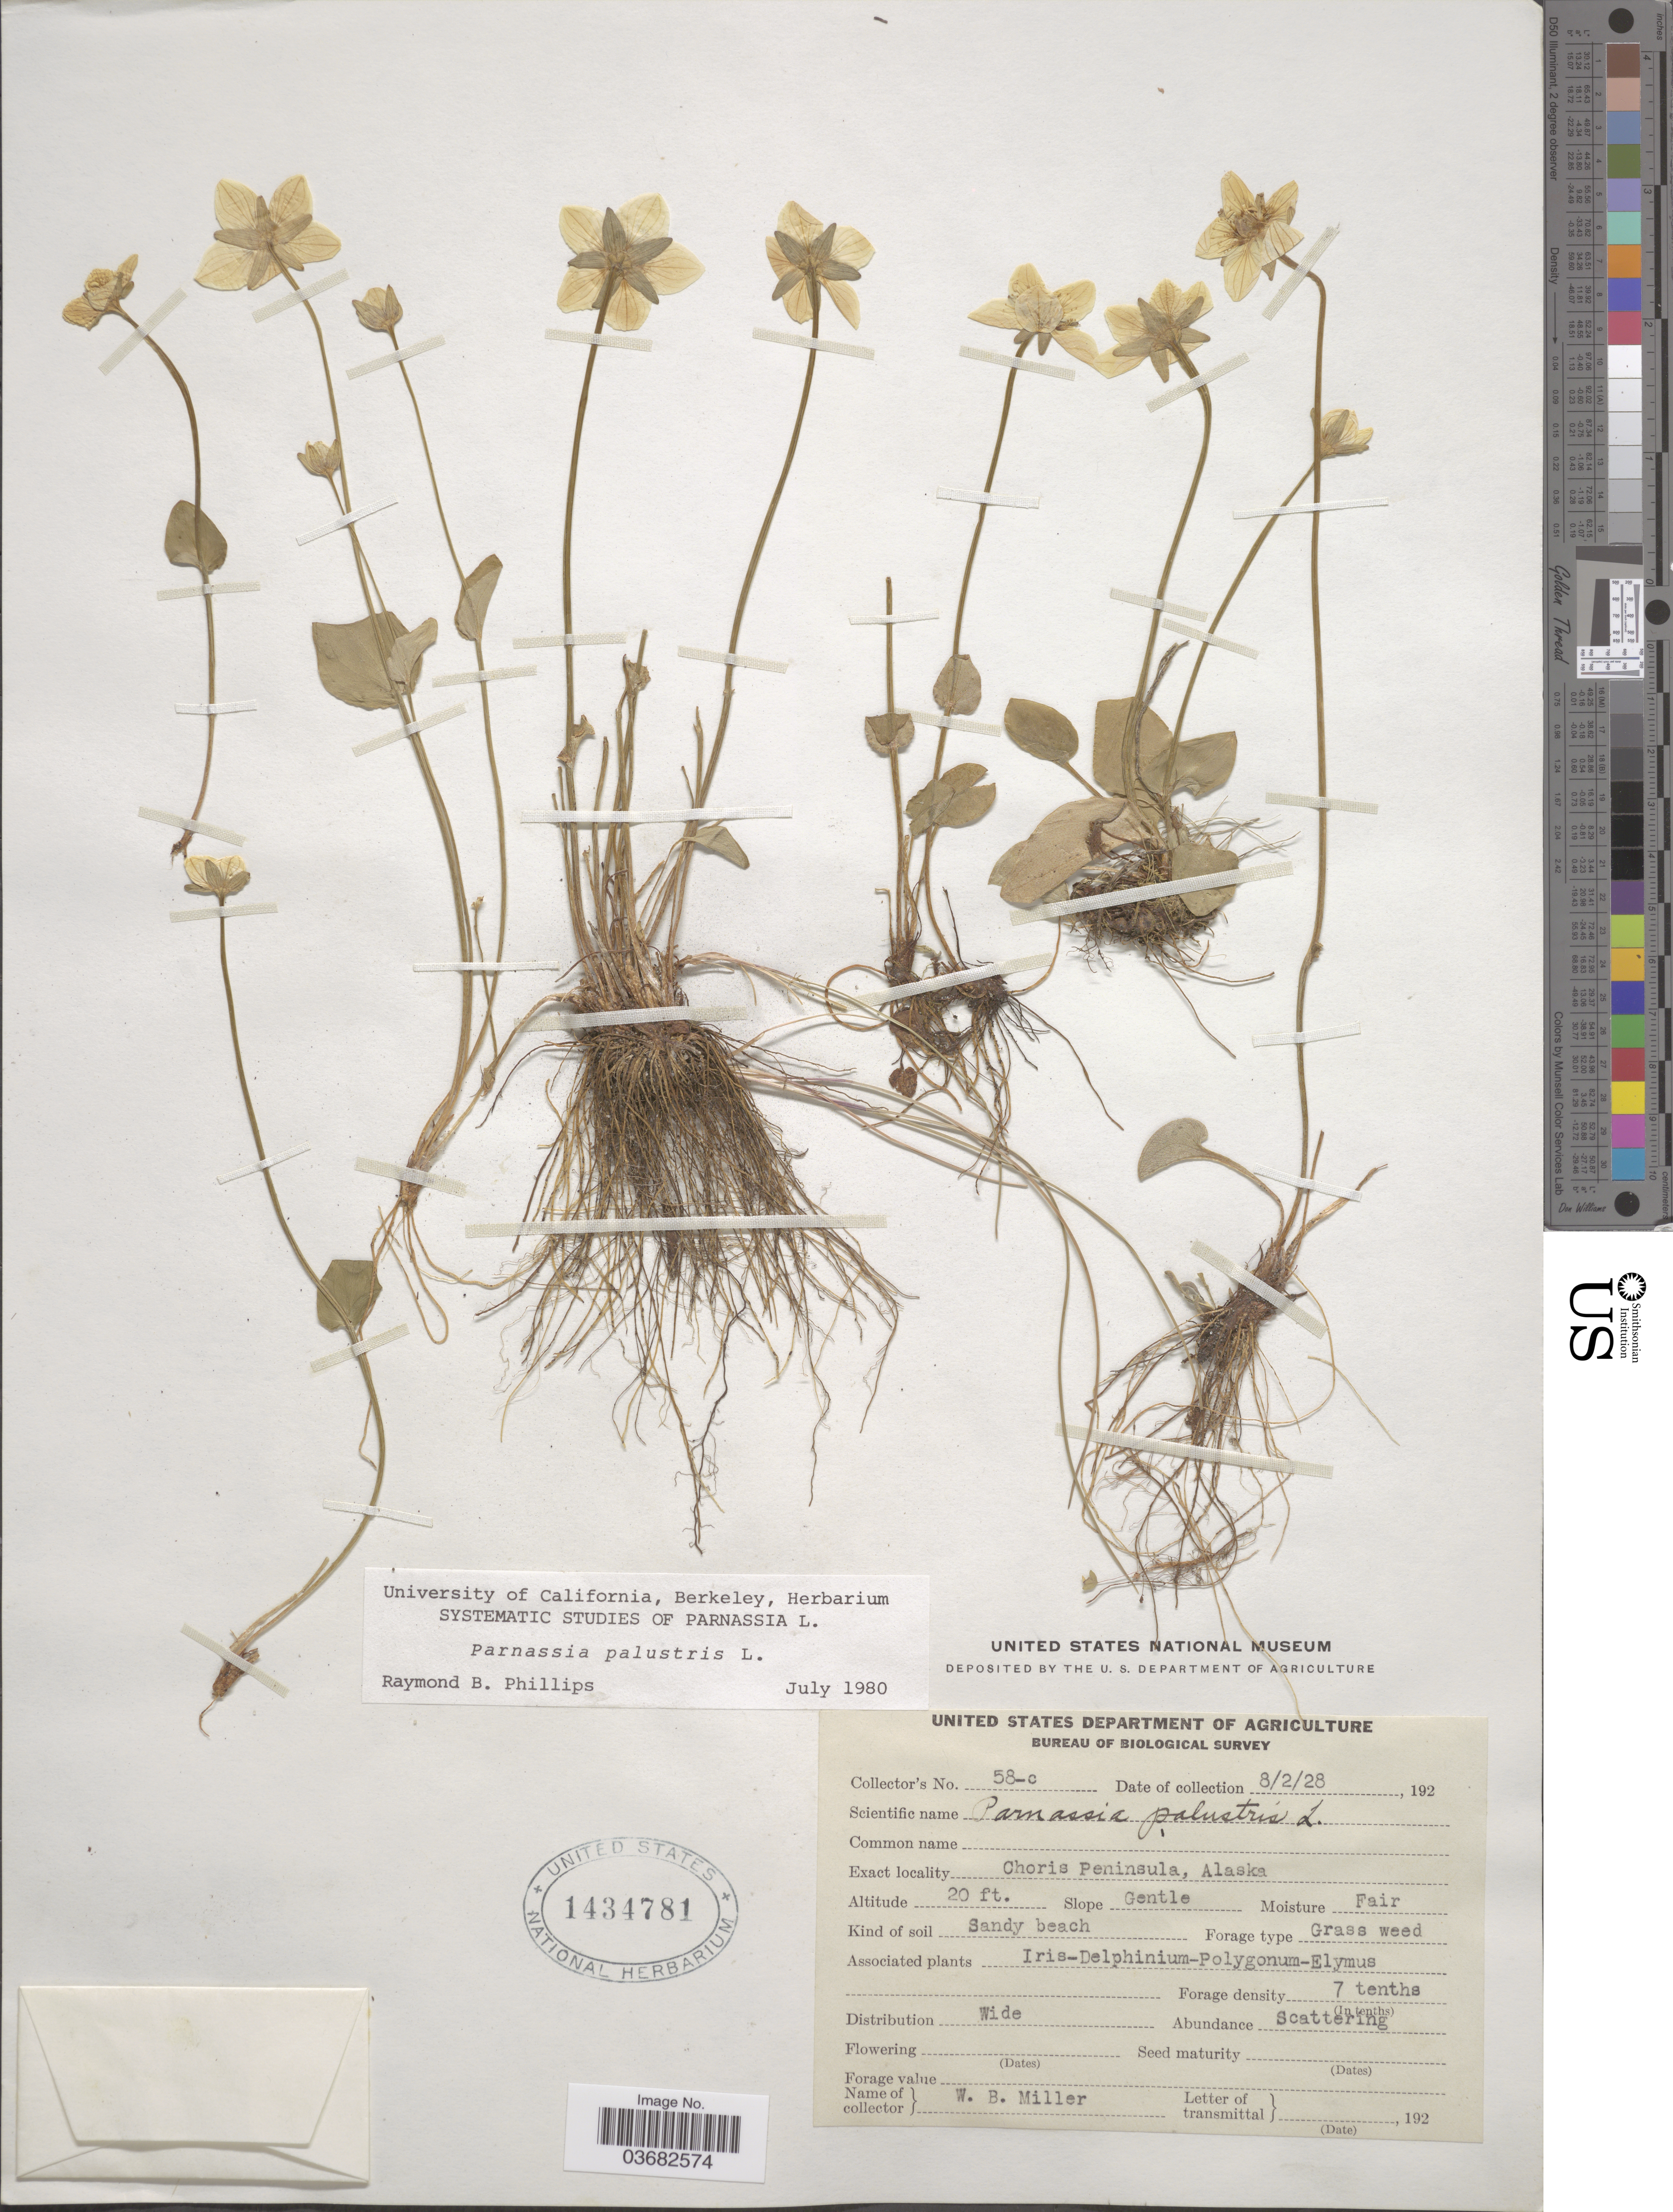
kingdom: Plantae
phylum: Tracheophyta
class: Magnoliopsida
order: Celastrales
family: Parnassiaceae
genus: Parnassia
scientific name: Parnassia palustris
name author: L.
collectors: W. Miller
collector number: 58-c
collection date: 1928-08-02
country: United States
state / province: Alaska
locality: Choris Peninsula.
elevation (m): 6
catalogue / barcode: US 1434781